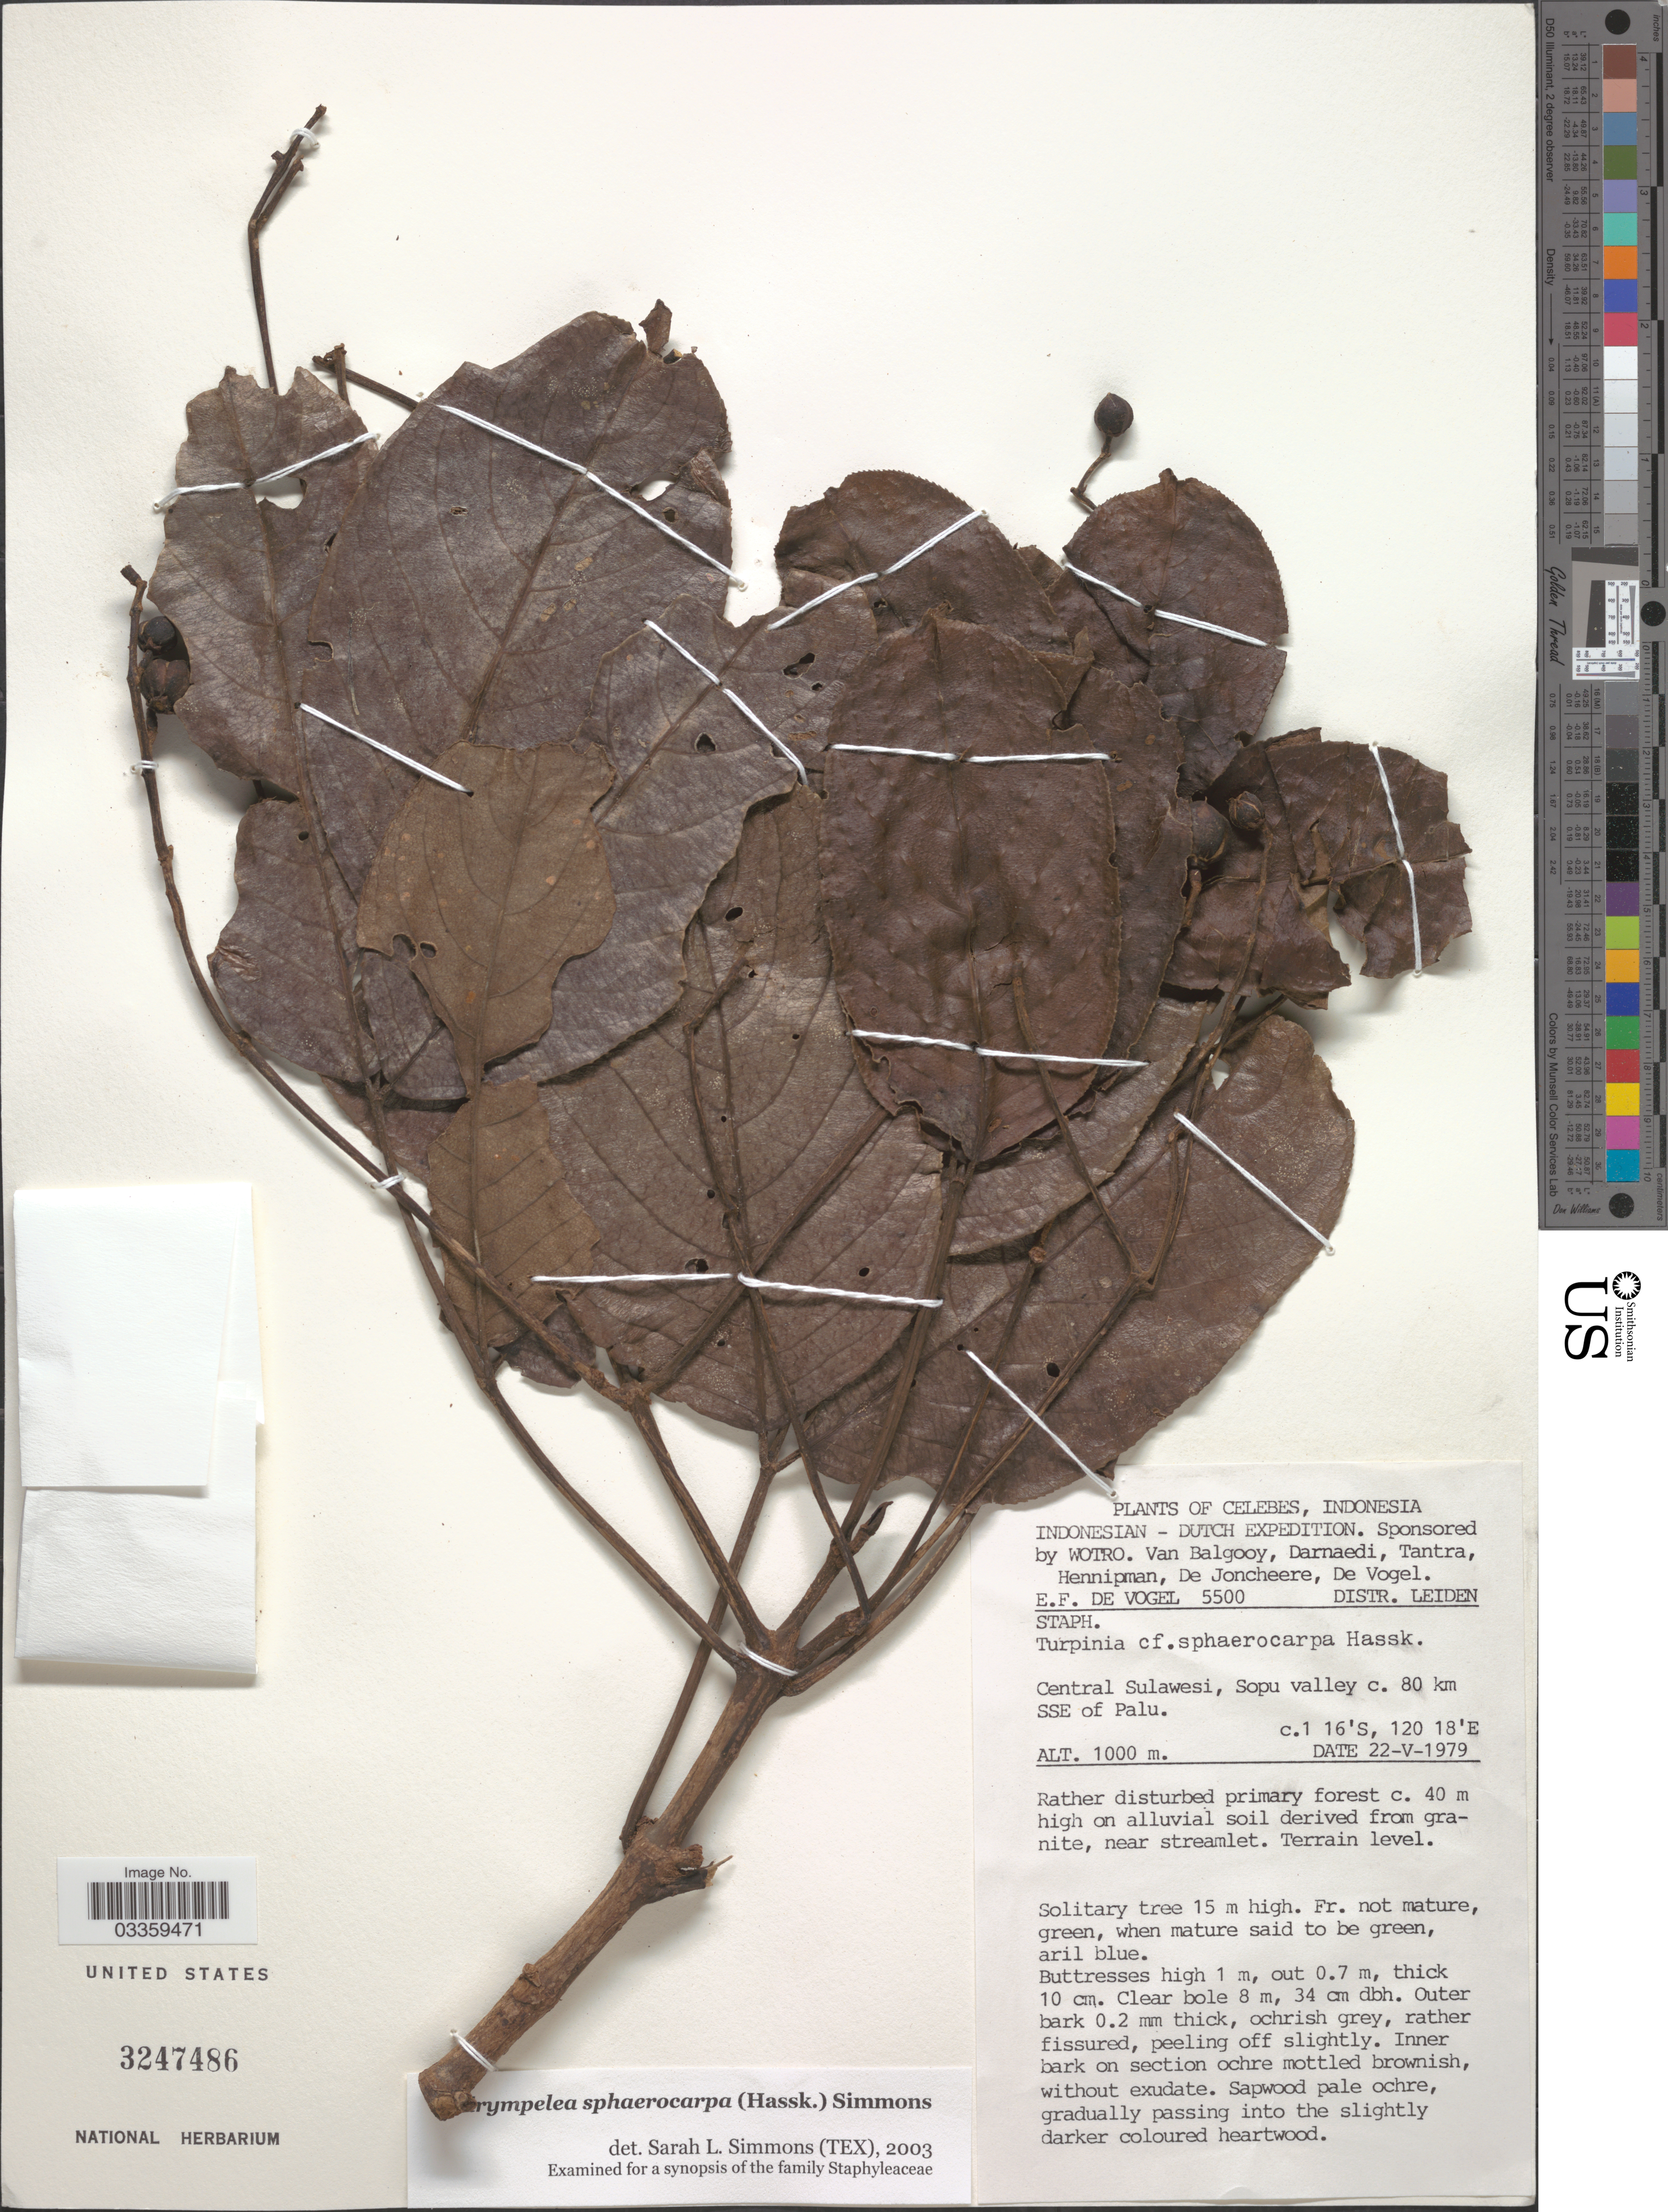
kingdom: Plantae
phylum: Tracheophyta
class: Magnoliopsida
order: Crossosomatales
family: Staphyleaceae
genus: Dalrympelea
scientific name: Dalrympelea sphaerocarpa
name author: (Hassk.) Nor-Ezzaw.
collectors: E. F. de Vogel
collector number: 5500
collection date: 1979-05-22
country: Indonesia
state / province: Sulawesi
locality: Central Sulawesi, Sopu valley c. 80 km SSE of Palu.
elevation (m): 1000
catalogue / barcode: US 3247486